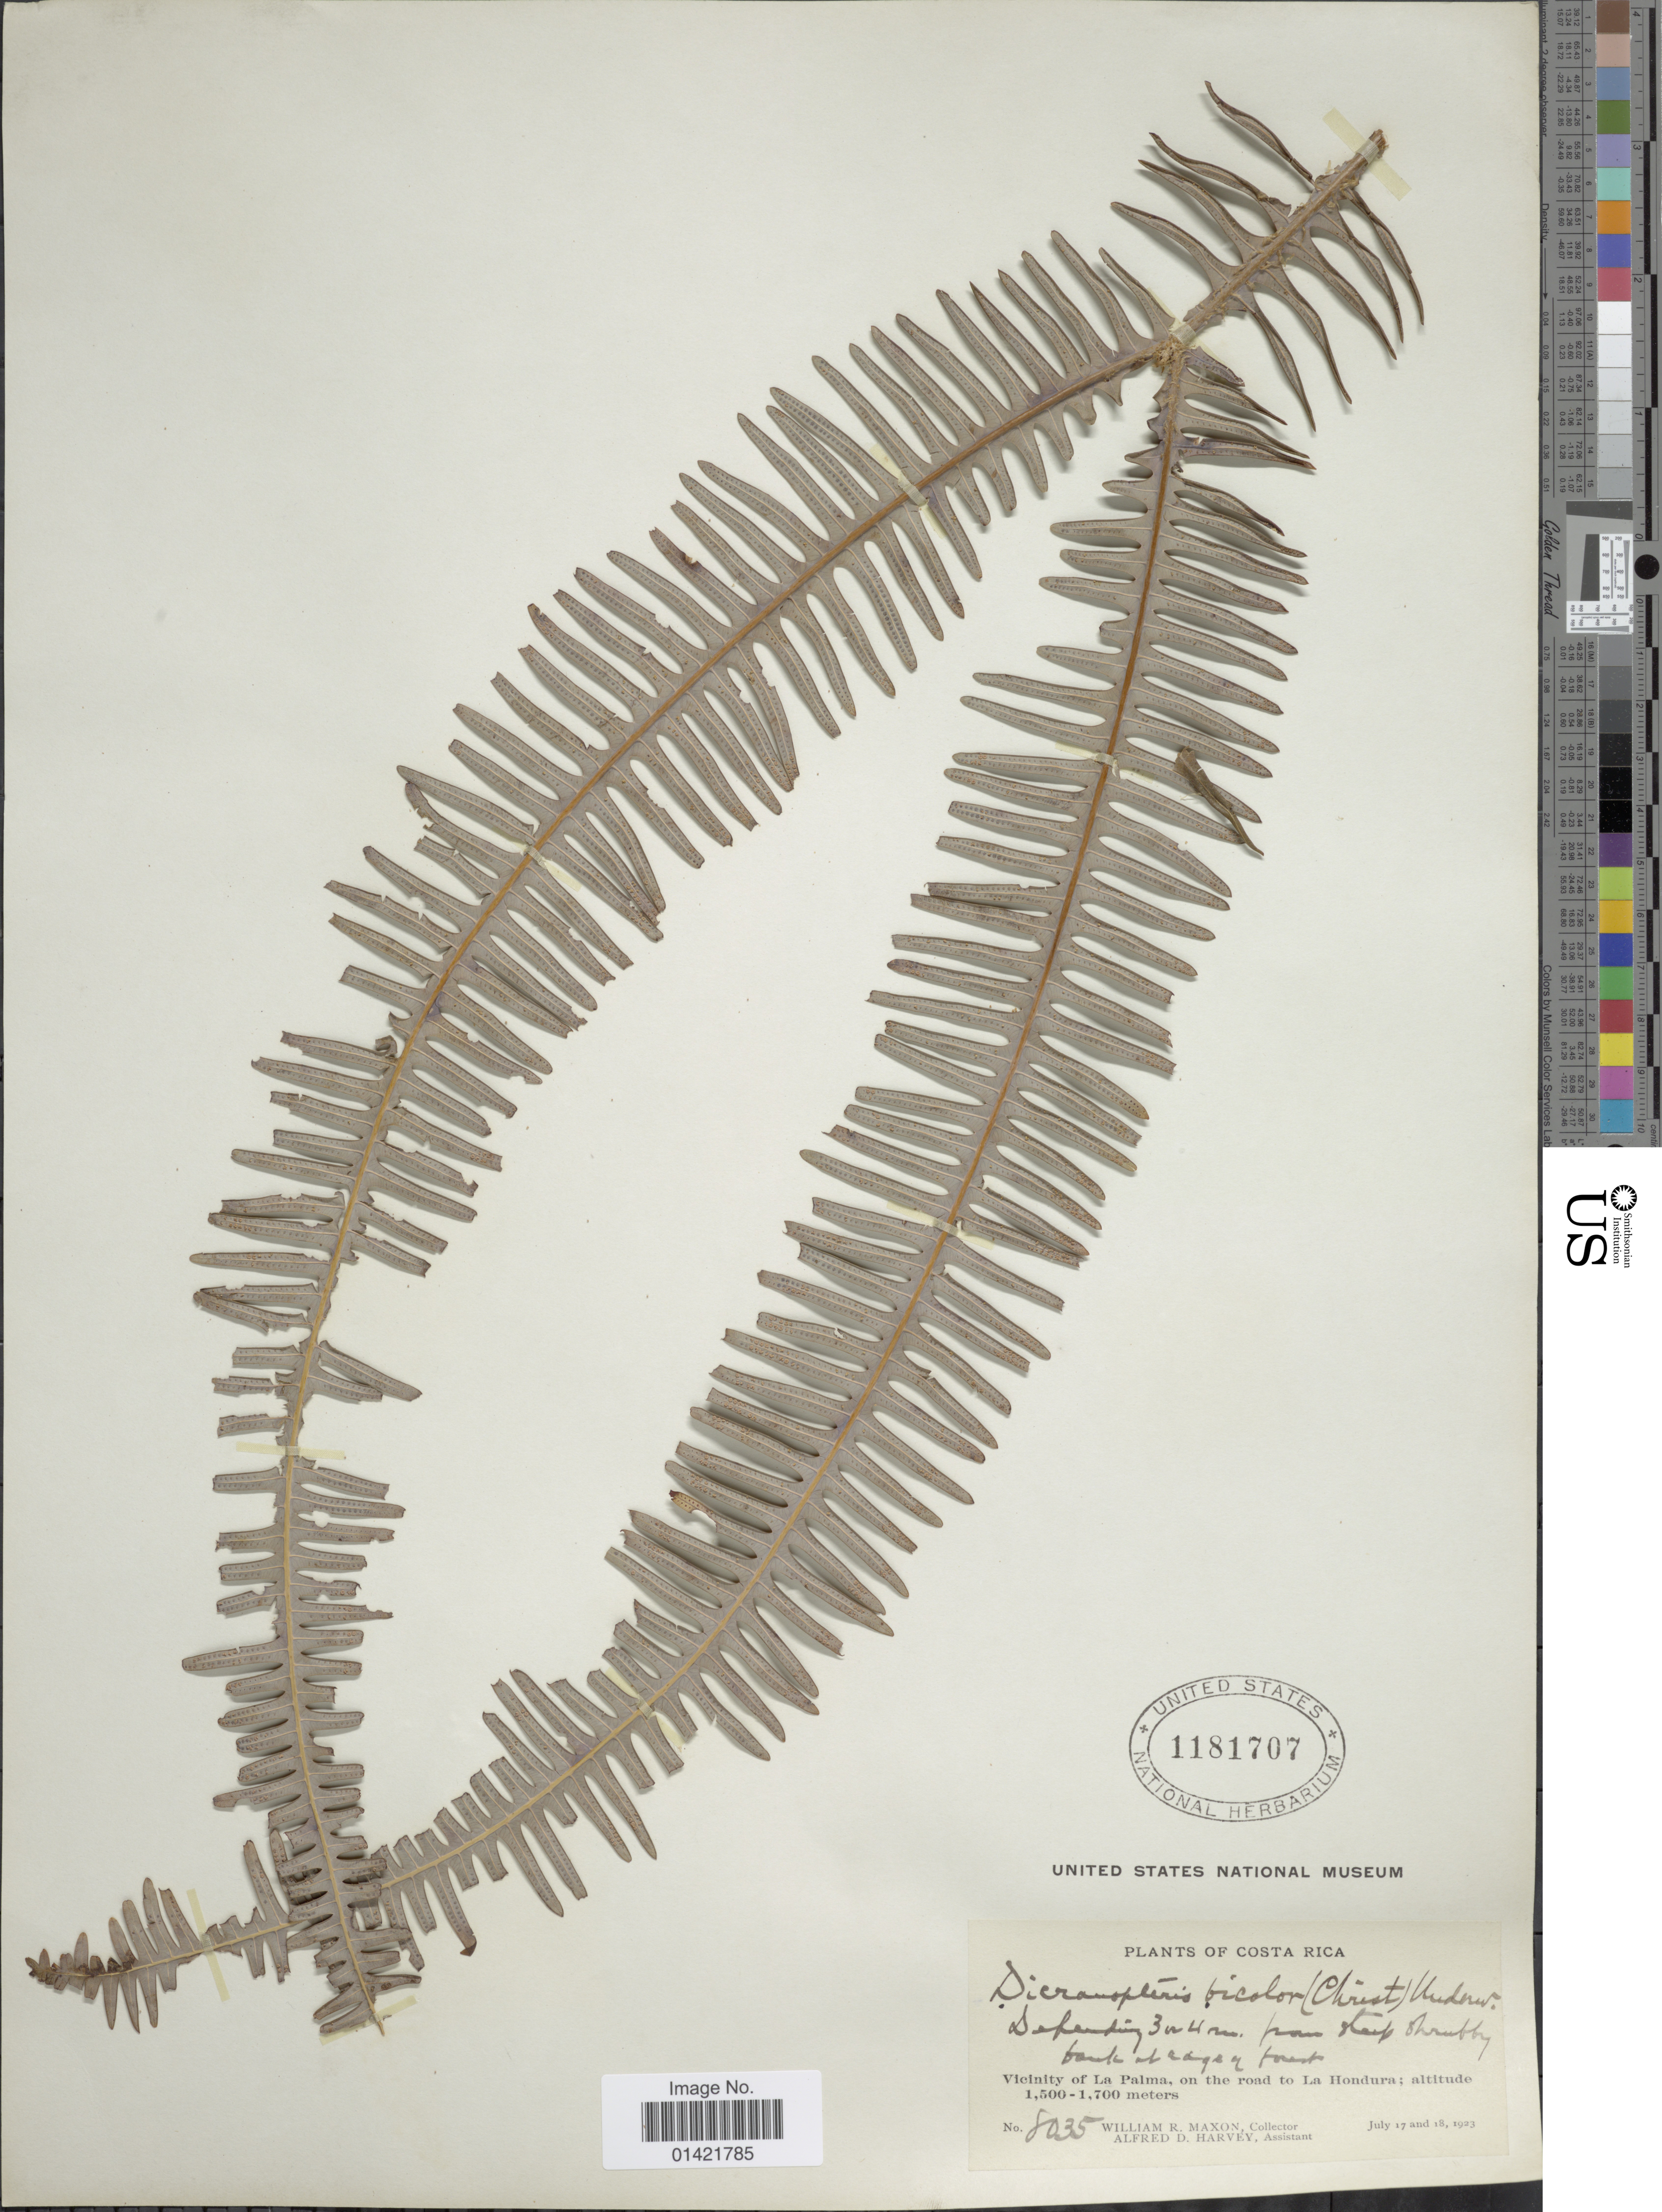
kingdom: Plantae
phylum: Tracheophyta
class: Polypodiopsida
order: Gleicheniales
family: Gleicheniaceae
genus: Sticherus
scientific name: Sticherus pallescens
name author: (Mett.) Vareschi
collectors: W. R. Maxon & A. D. Harvey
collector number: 8035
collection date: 1923-07-17/1923-07-18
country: Costa Rica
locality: Vicinity of La Palma, on the road to La Hondura.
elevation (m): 1500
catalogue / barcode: US 1181707